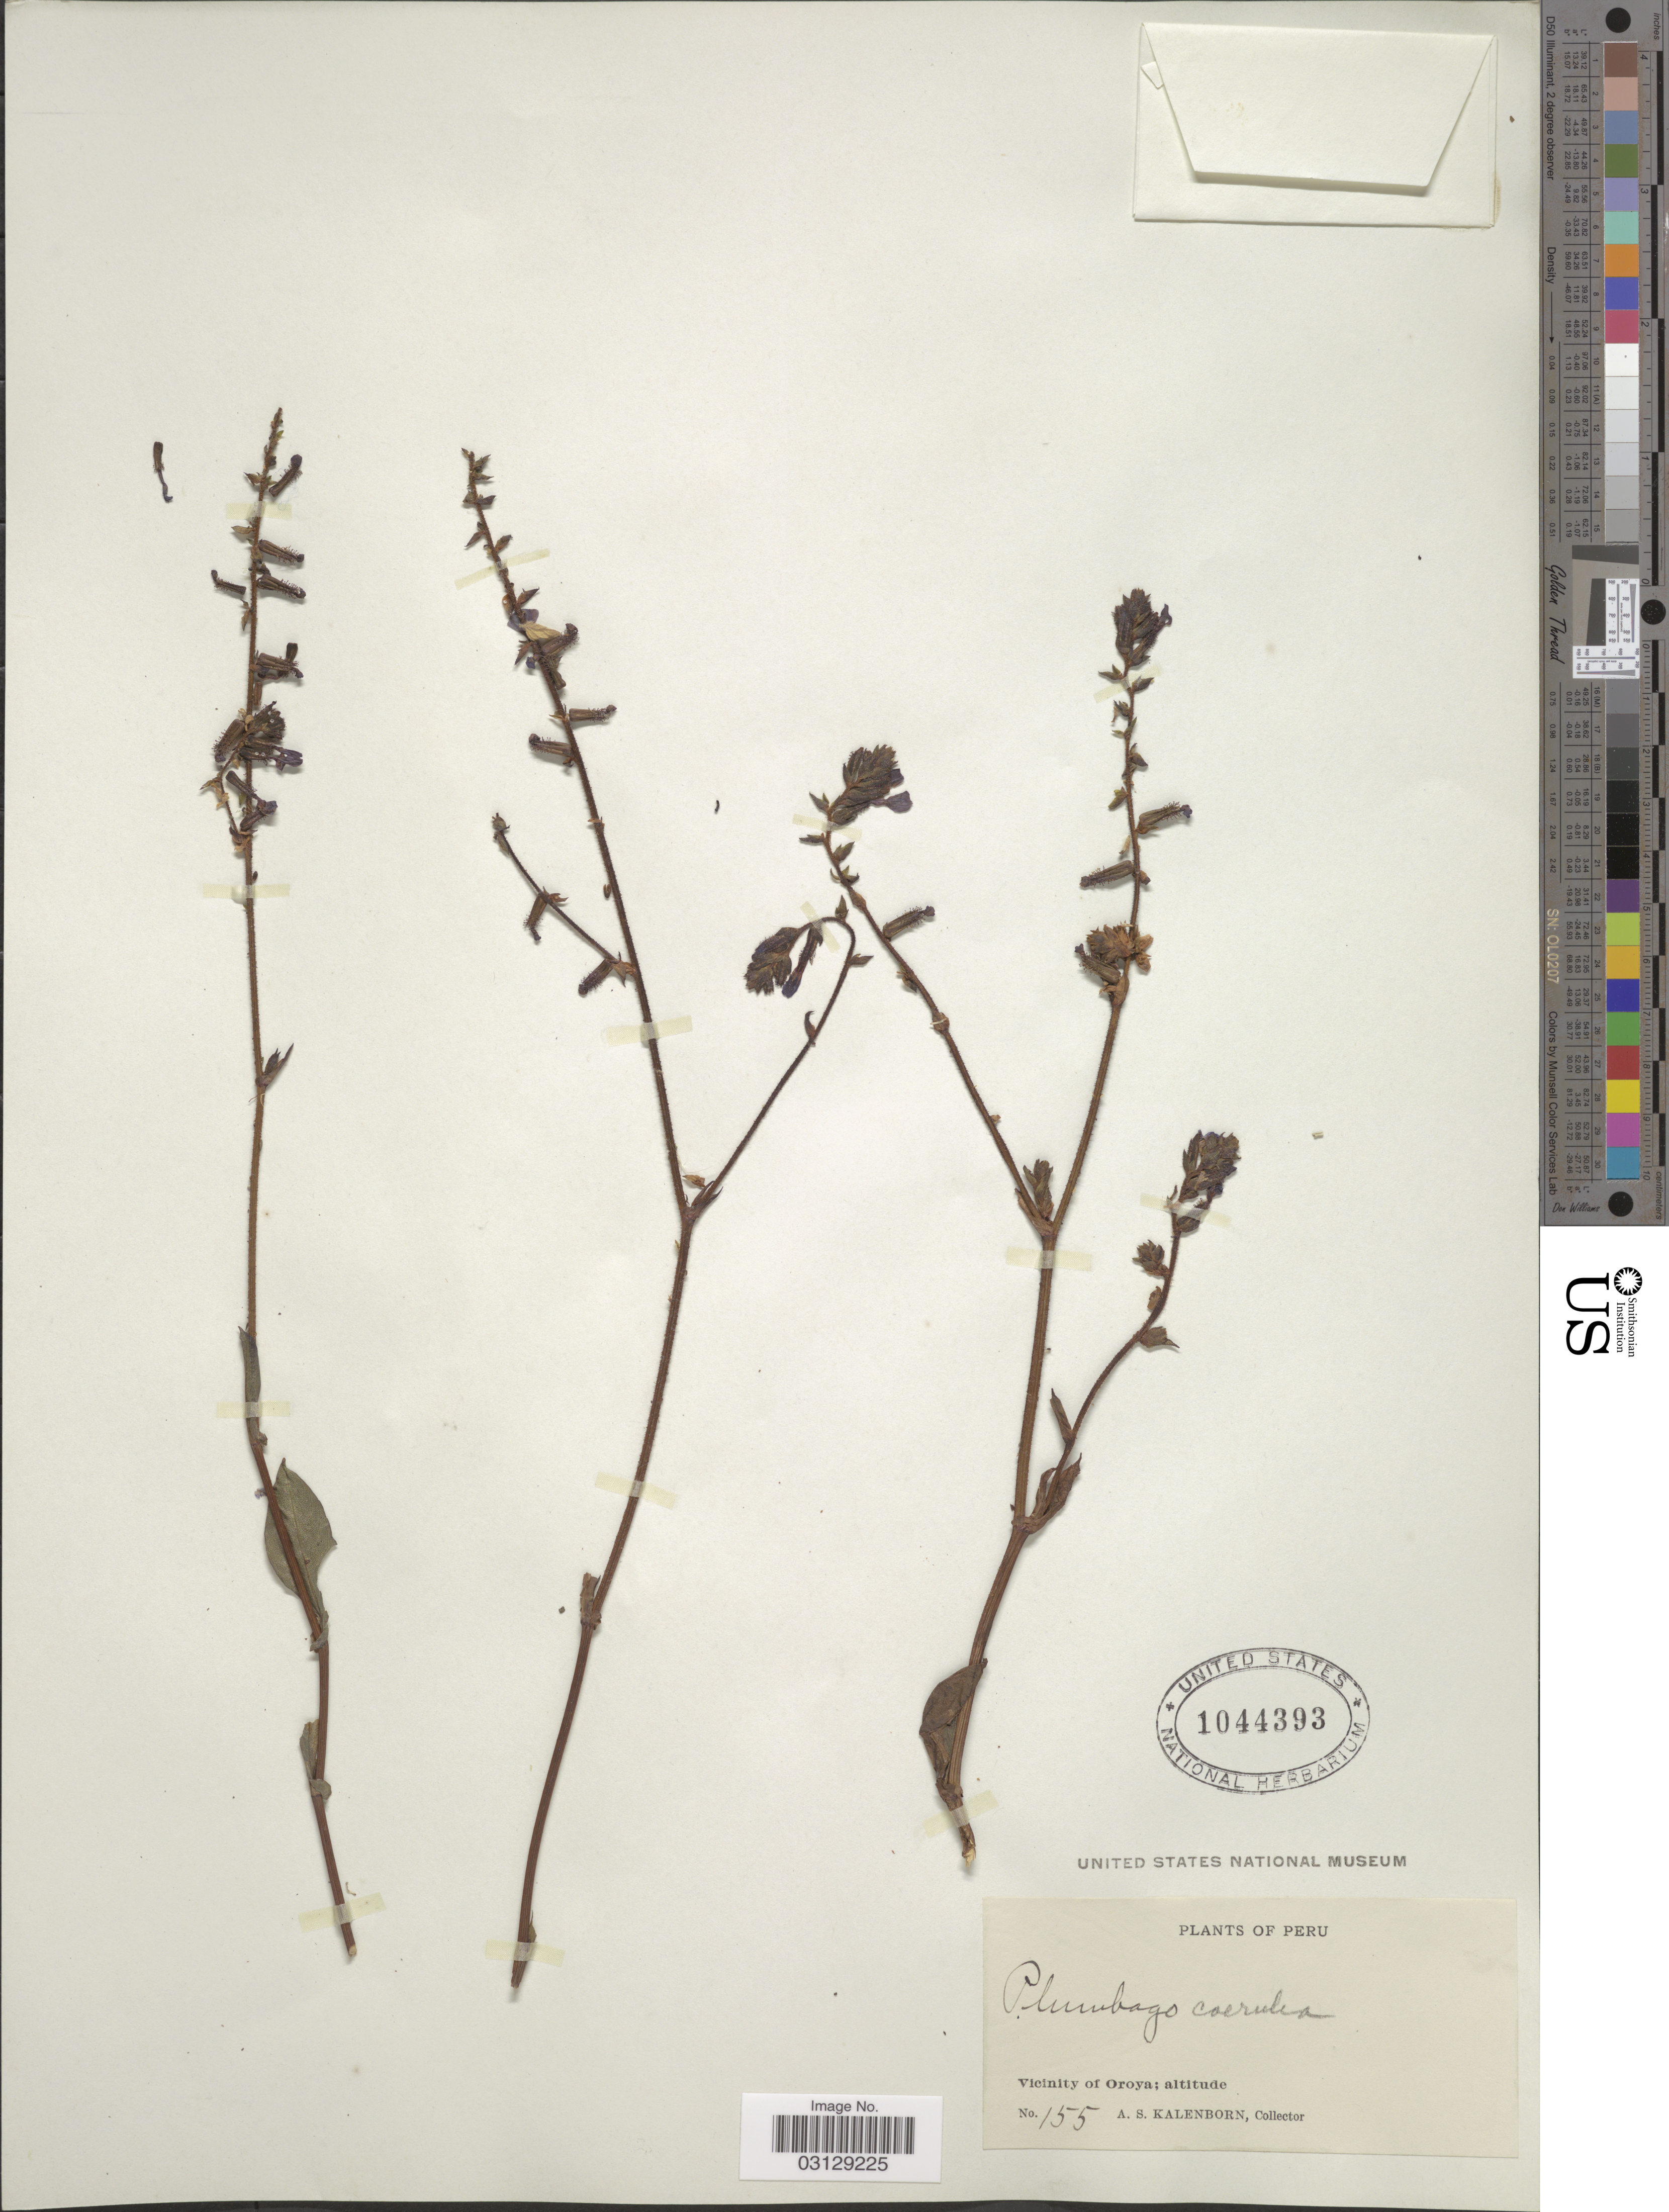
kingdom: Plantae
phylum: Tracheophyta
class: Magnoliopsida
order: Caryophyllales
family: Plumbaginaceae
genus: Plumbago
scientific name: Plumbago coerulea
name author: Auct.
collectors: A. Kalenborn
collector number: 155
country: Peru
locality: Vicinity of Oroya.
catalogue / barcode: US 1044393